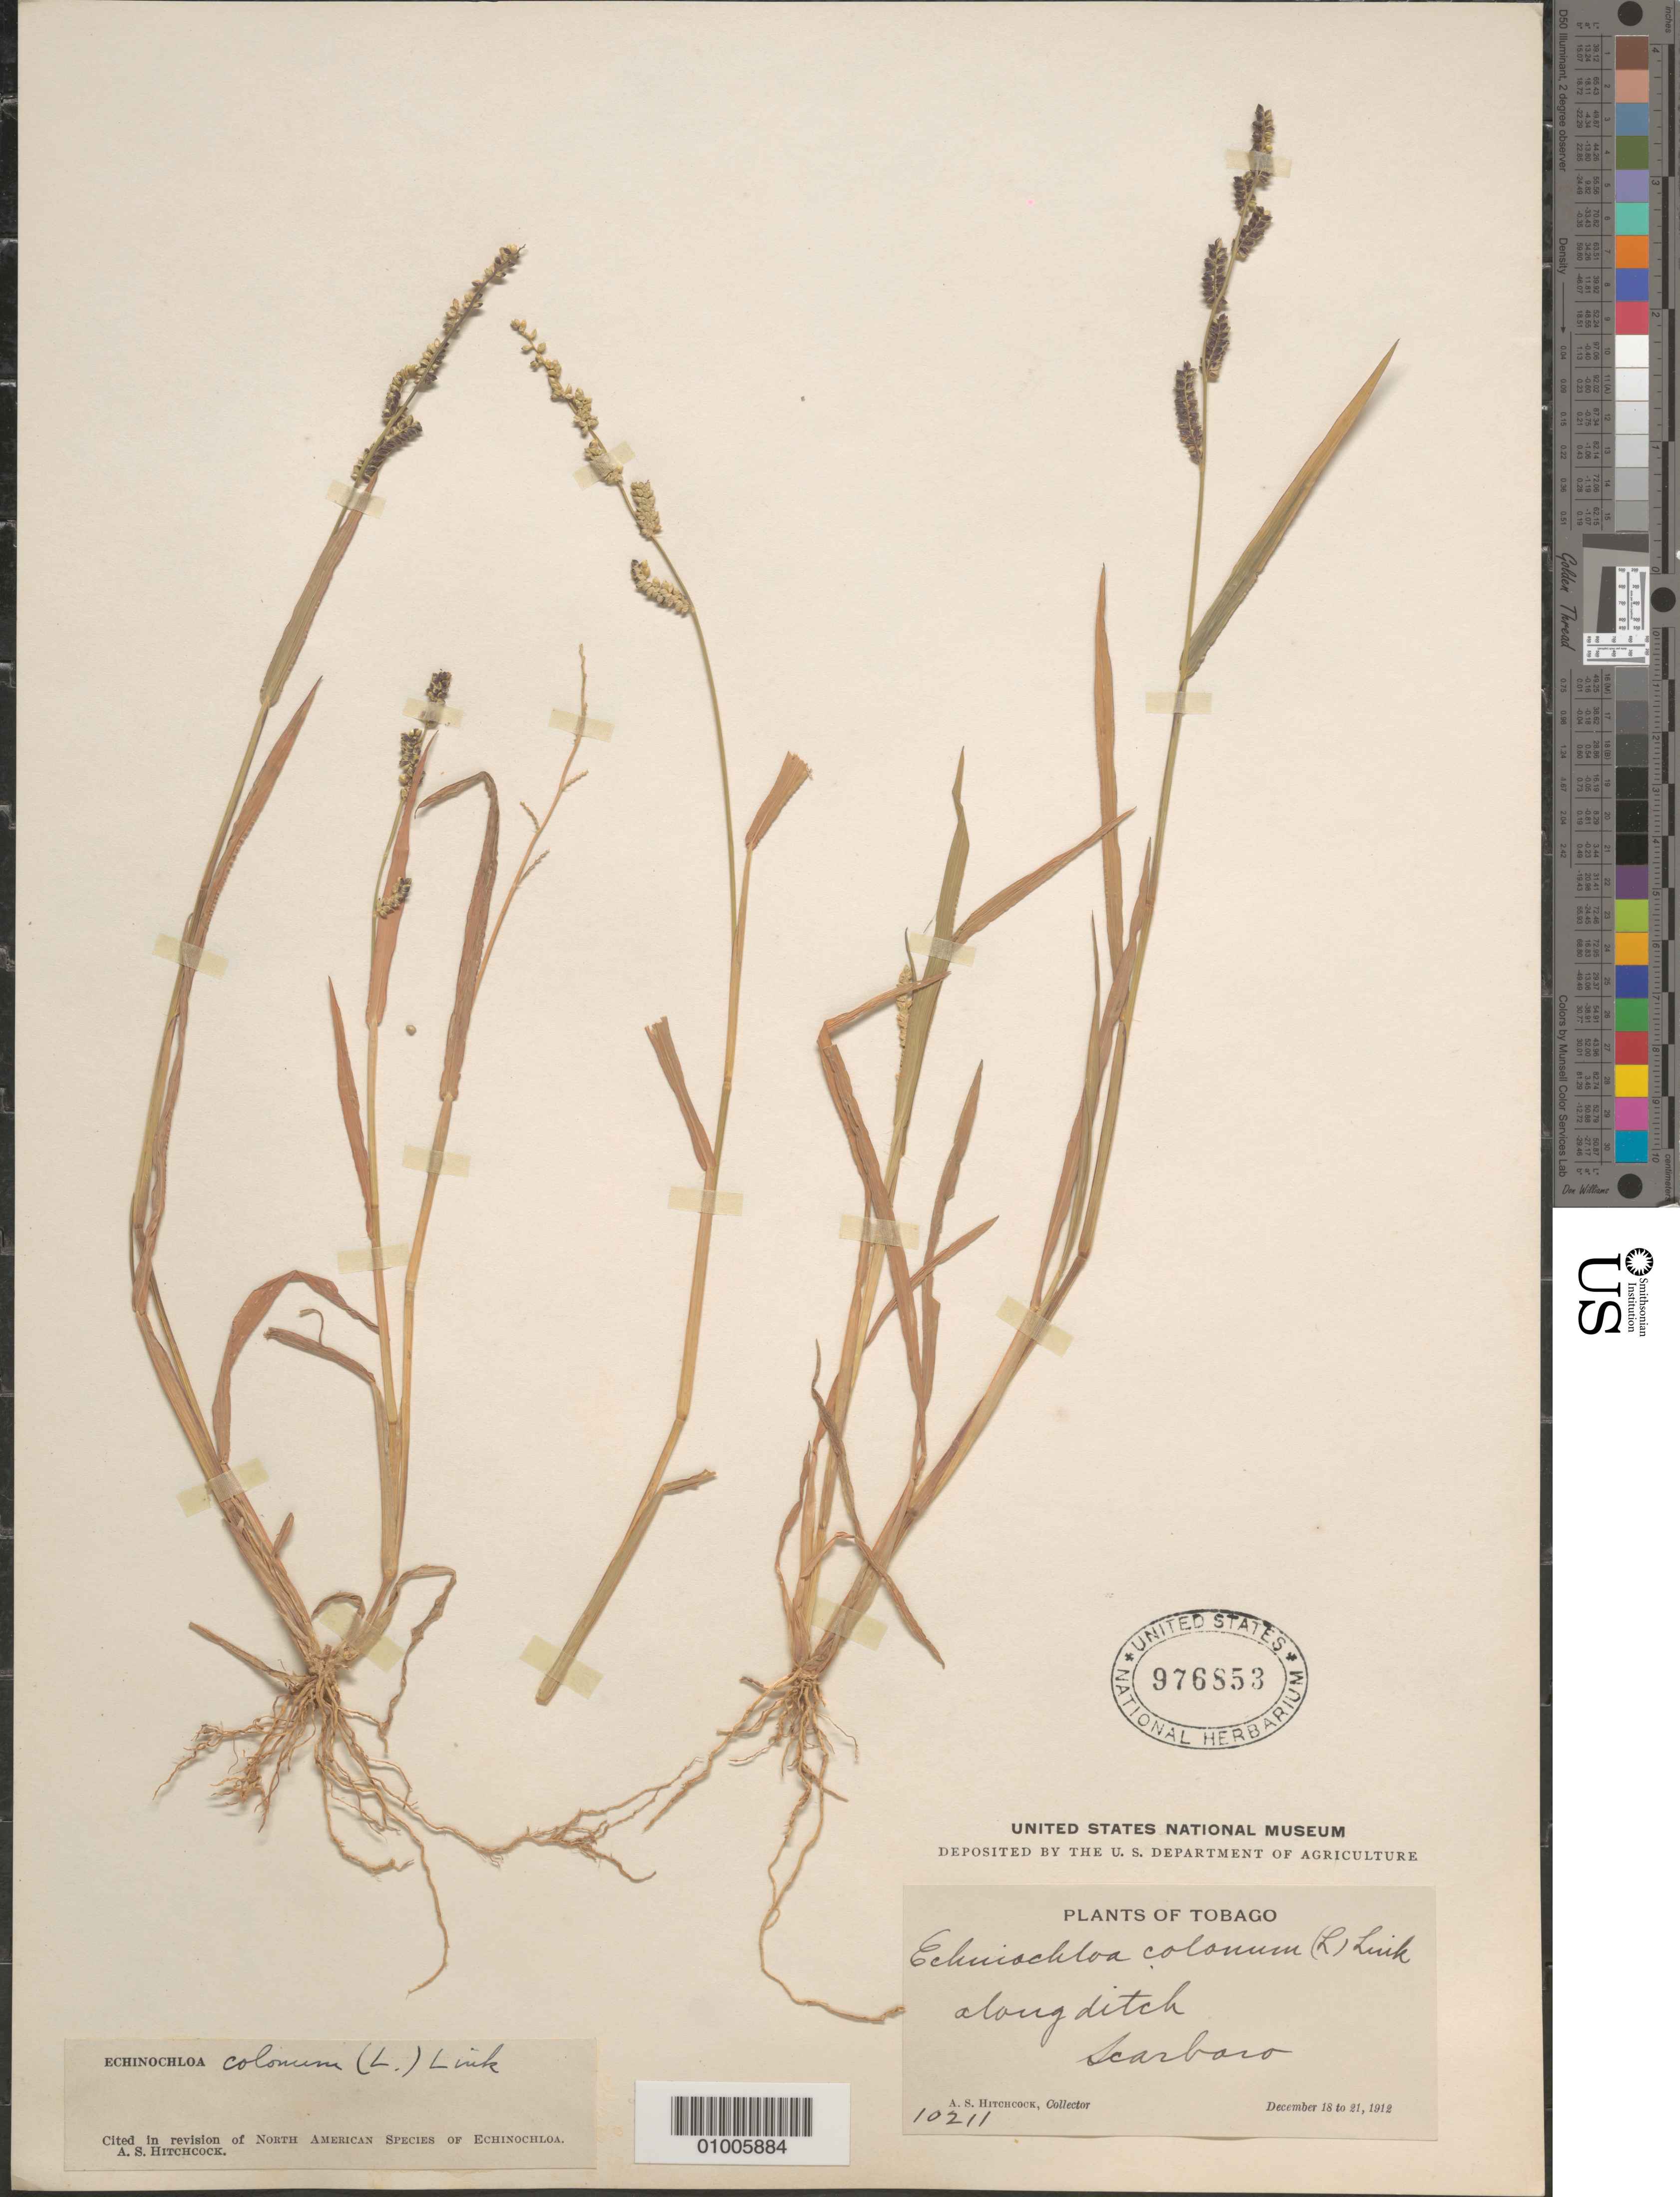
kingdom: Plantae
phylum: Tracheophyta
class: Liliopsida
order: Poales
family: Poaceae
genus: Echinochloa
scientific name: Echinochloa colona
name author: (L.) Link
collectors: A. S. Hitchcock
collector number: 10211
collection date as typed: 18 Dec 1912 to 21 Dec 1912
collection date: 1912-12-18/1912-12-21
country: Trinidad and Tobago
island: Tobago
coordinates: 0 N, 0 E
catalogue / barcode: US 976853